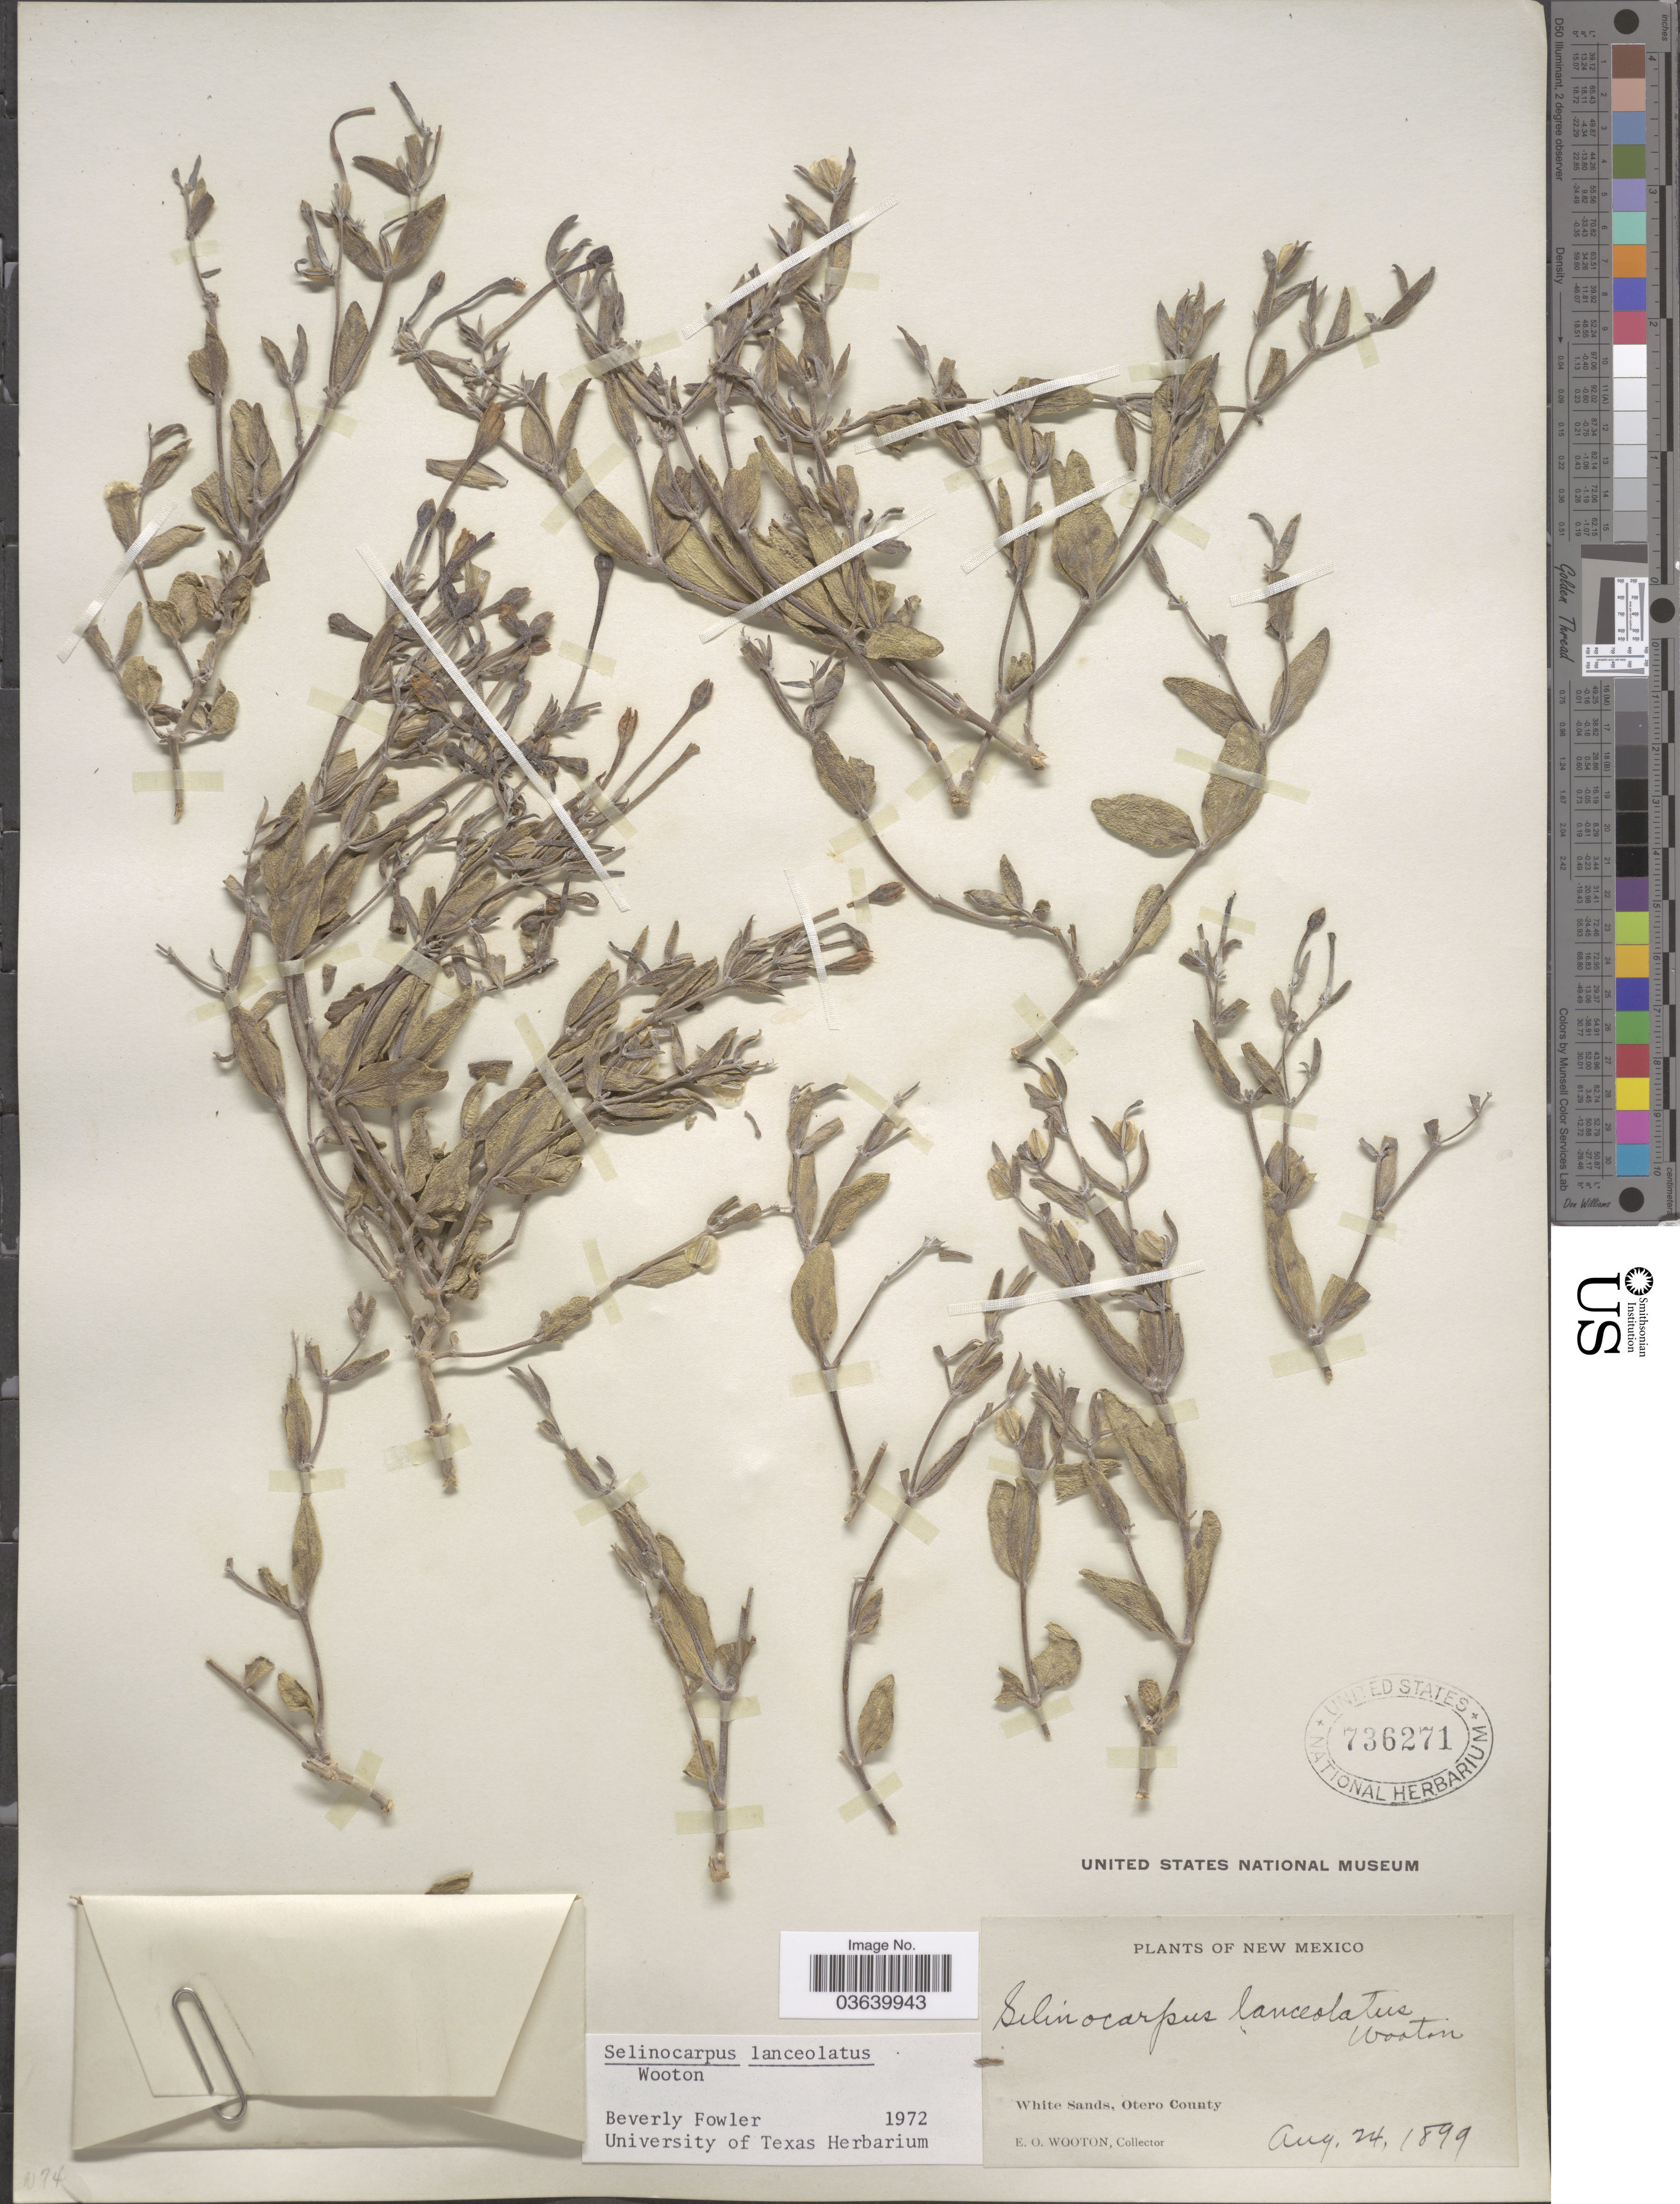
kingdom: Plantae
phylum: Tracheophyta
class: Magnoliopsida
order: Caryophyllales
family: Nyctaginaceae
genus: Acleisanthes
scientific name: Acleisanthes lanceolatus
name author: (Wooton) R.A. Levin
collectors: E. O. Wooton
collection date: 1899-08-24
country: United States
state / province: New Mexico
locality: White Sands, Otero County.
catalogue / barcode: US 736271